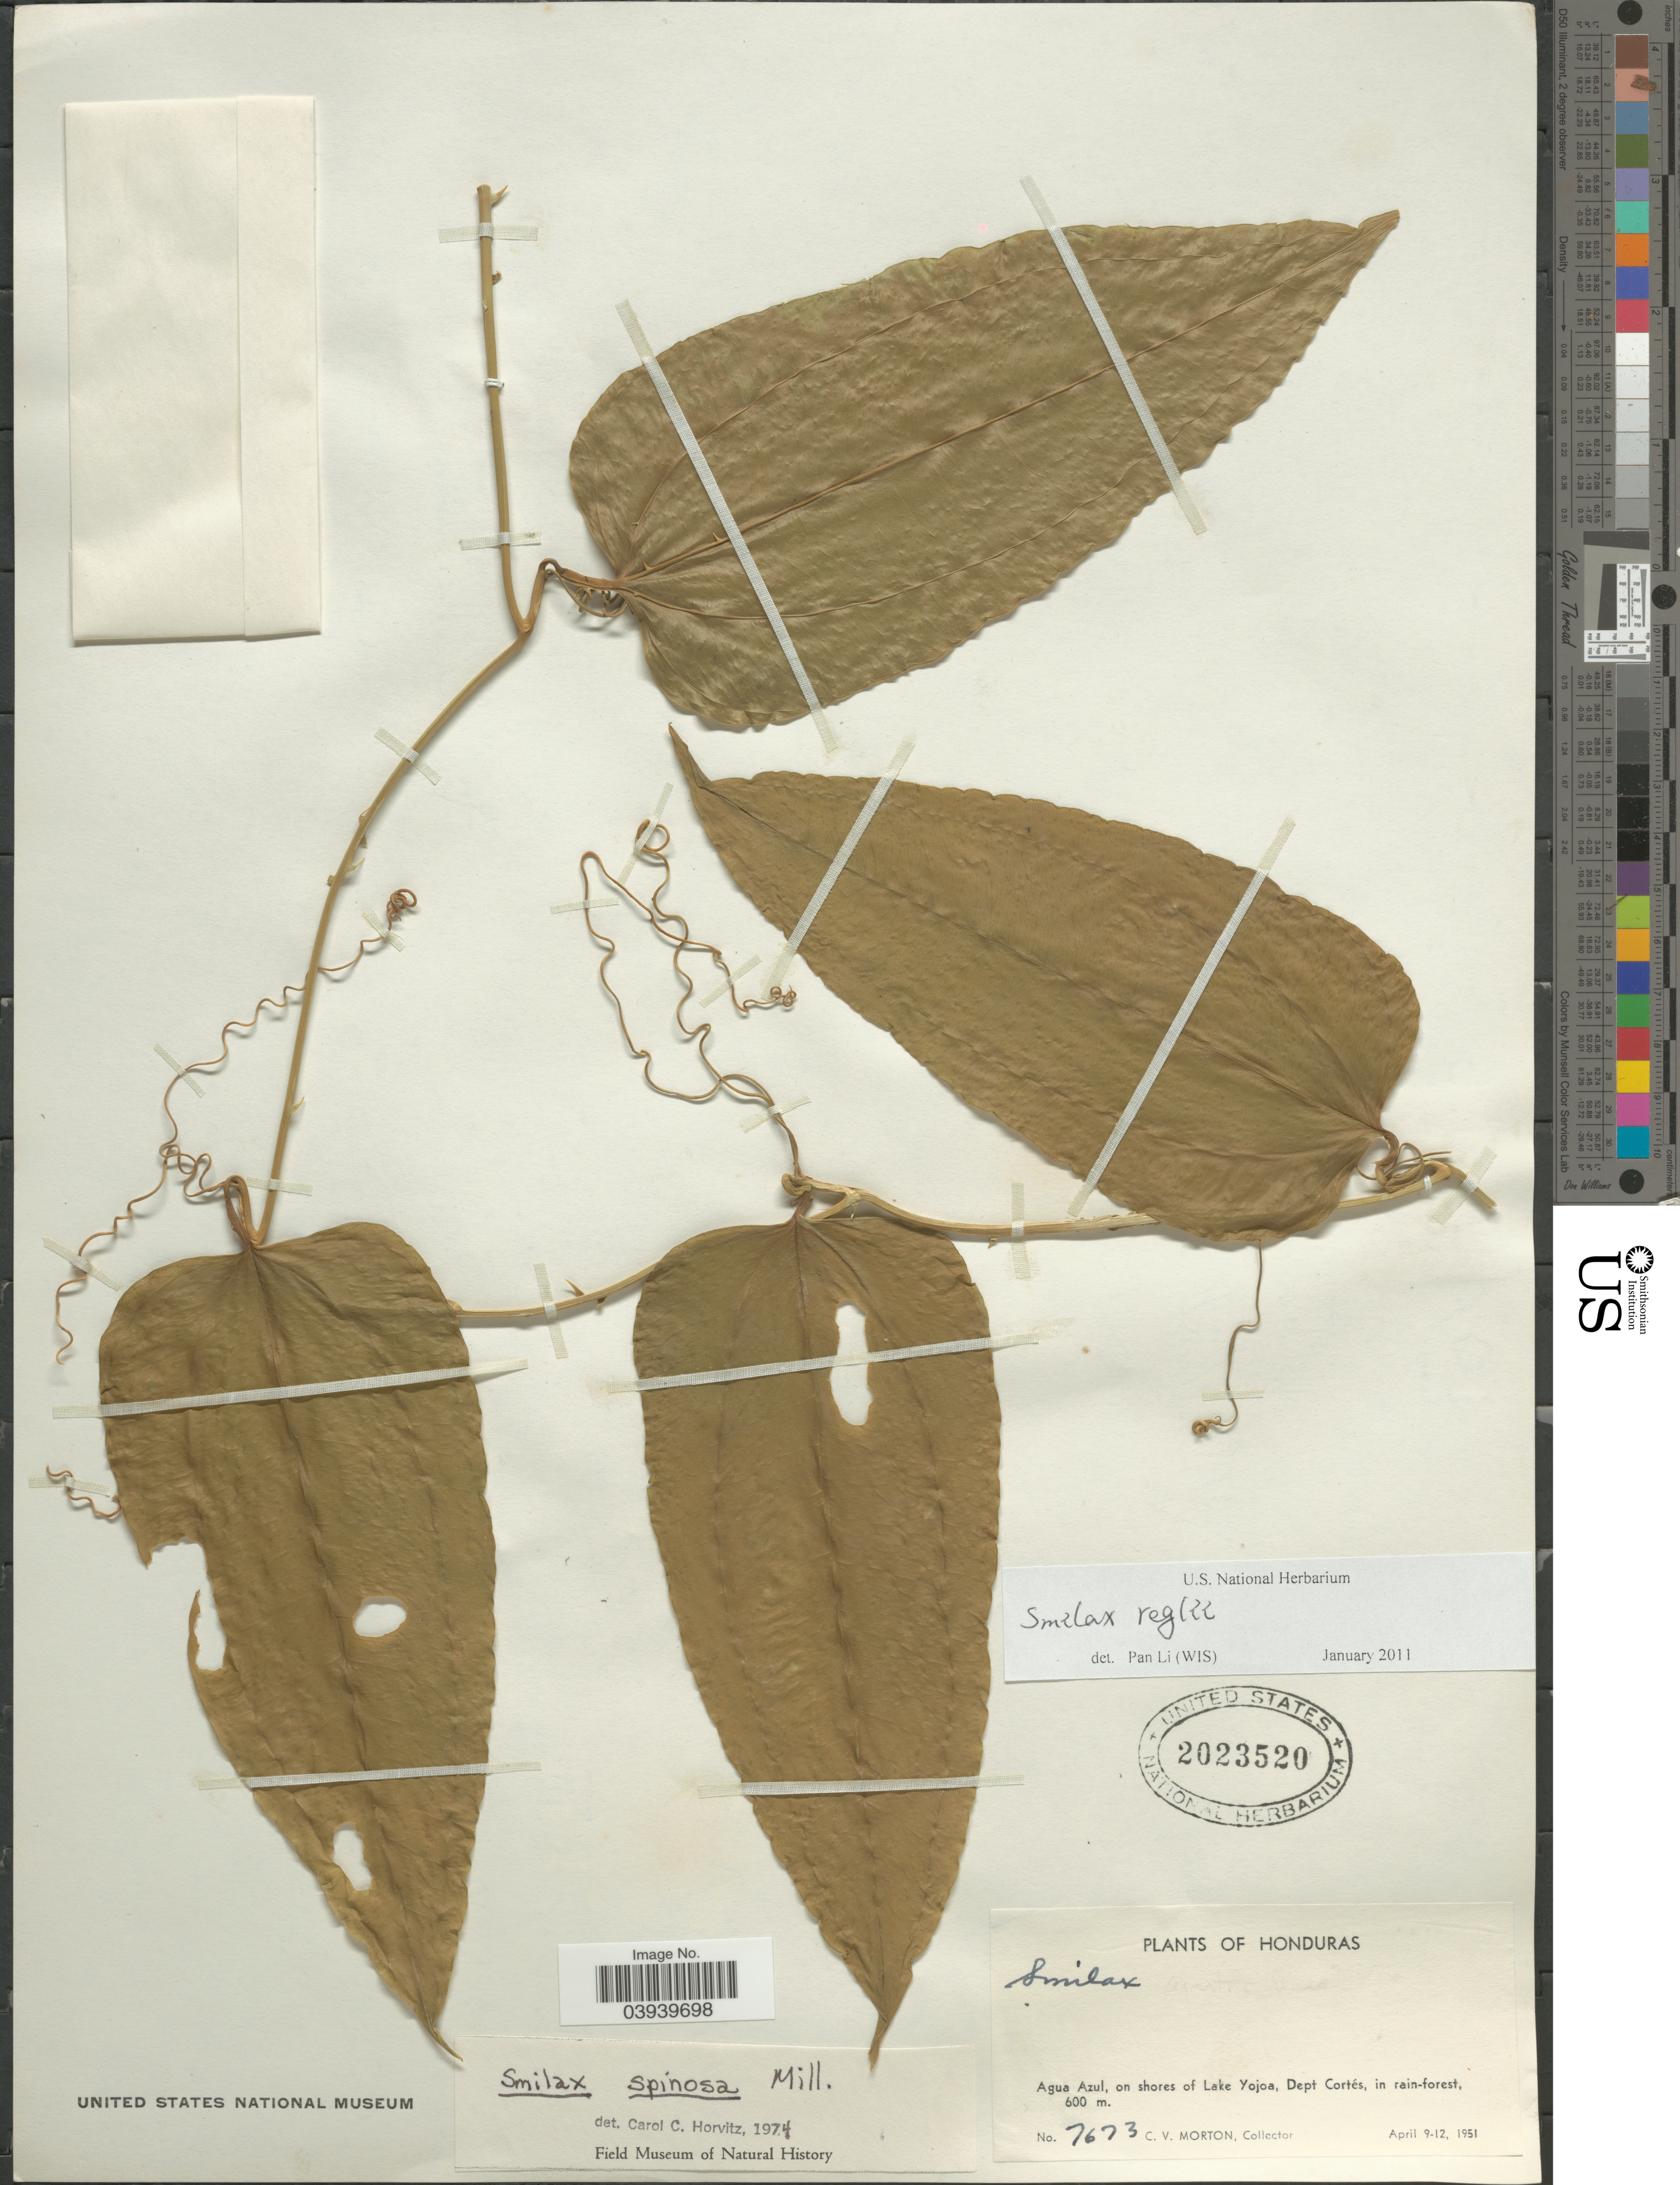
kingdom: Plantae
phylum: Tracheophyta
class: Liliopsida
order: Liliales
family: Smilacaceae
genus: Smilax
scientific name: Smilax regelii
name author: Killip & C.V. Morton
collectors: C. V. Morton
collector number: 7673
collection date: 1951-04-09/1951-04-12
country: Honduras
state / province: Cortes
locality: Agua Azul, on shores of Lake Yojoa, Dept Cortés.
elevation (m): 600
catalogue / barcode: US 2023520